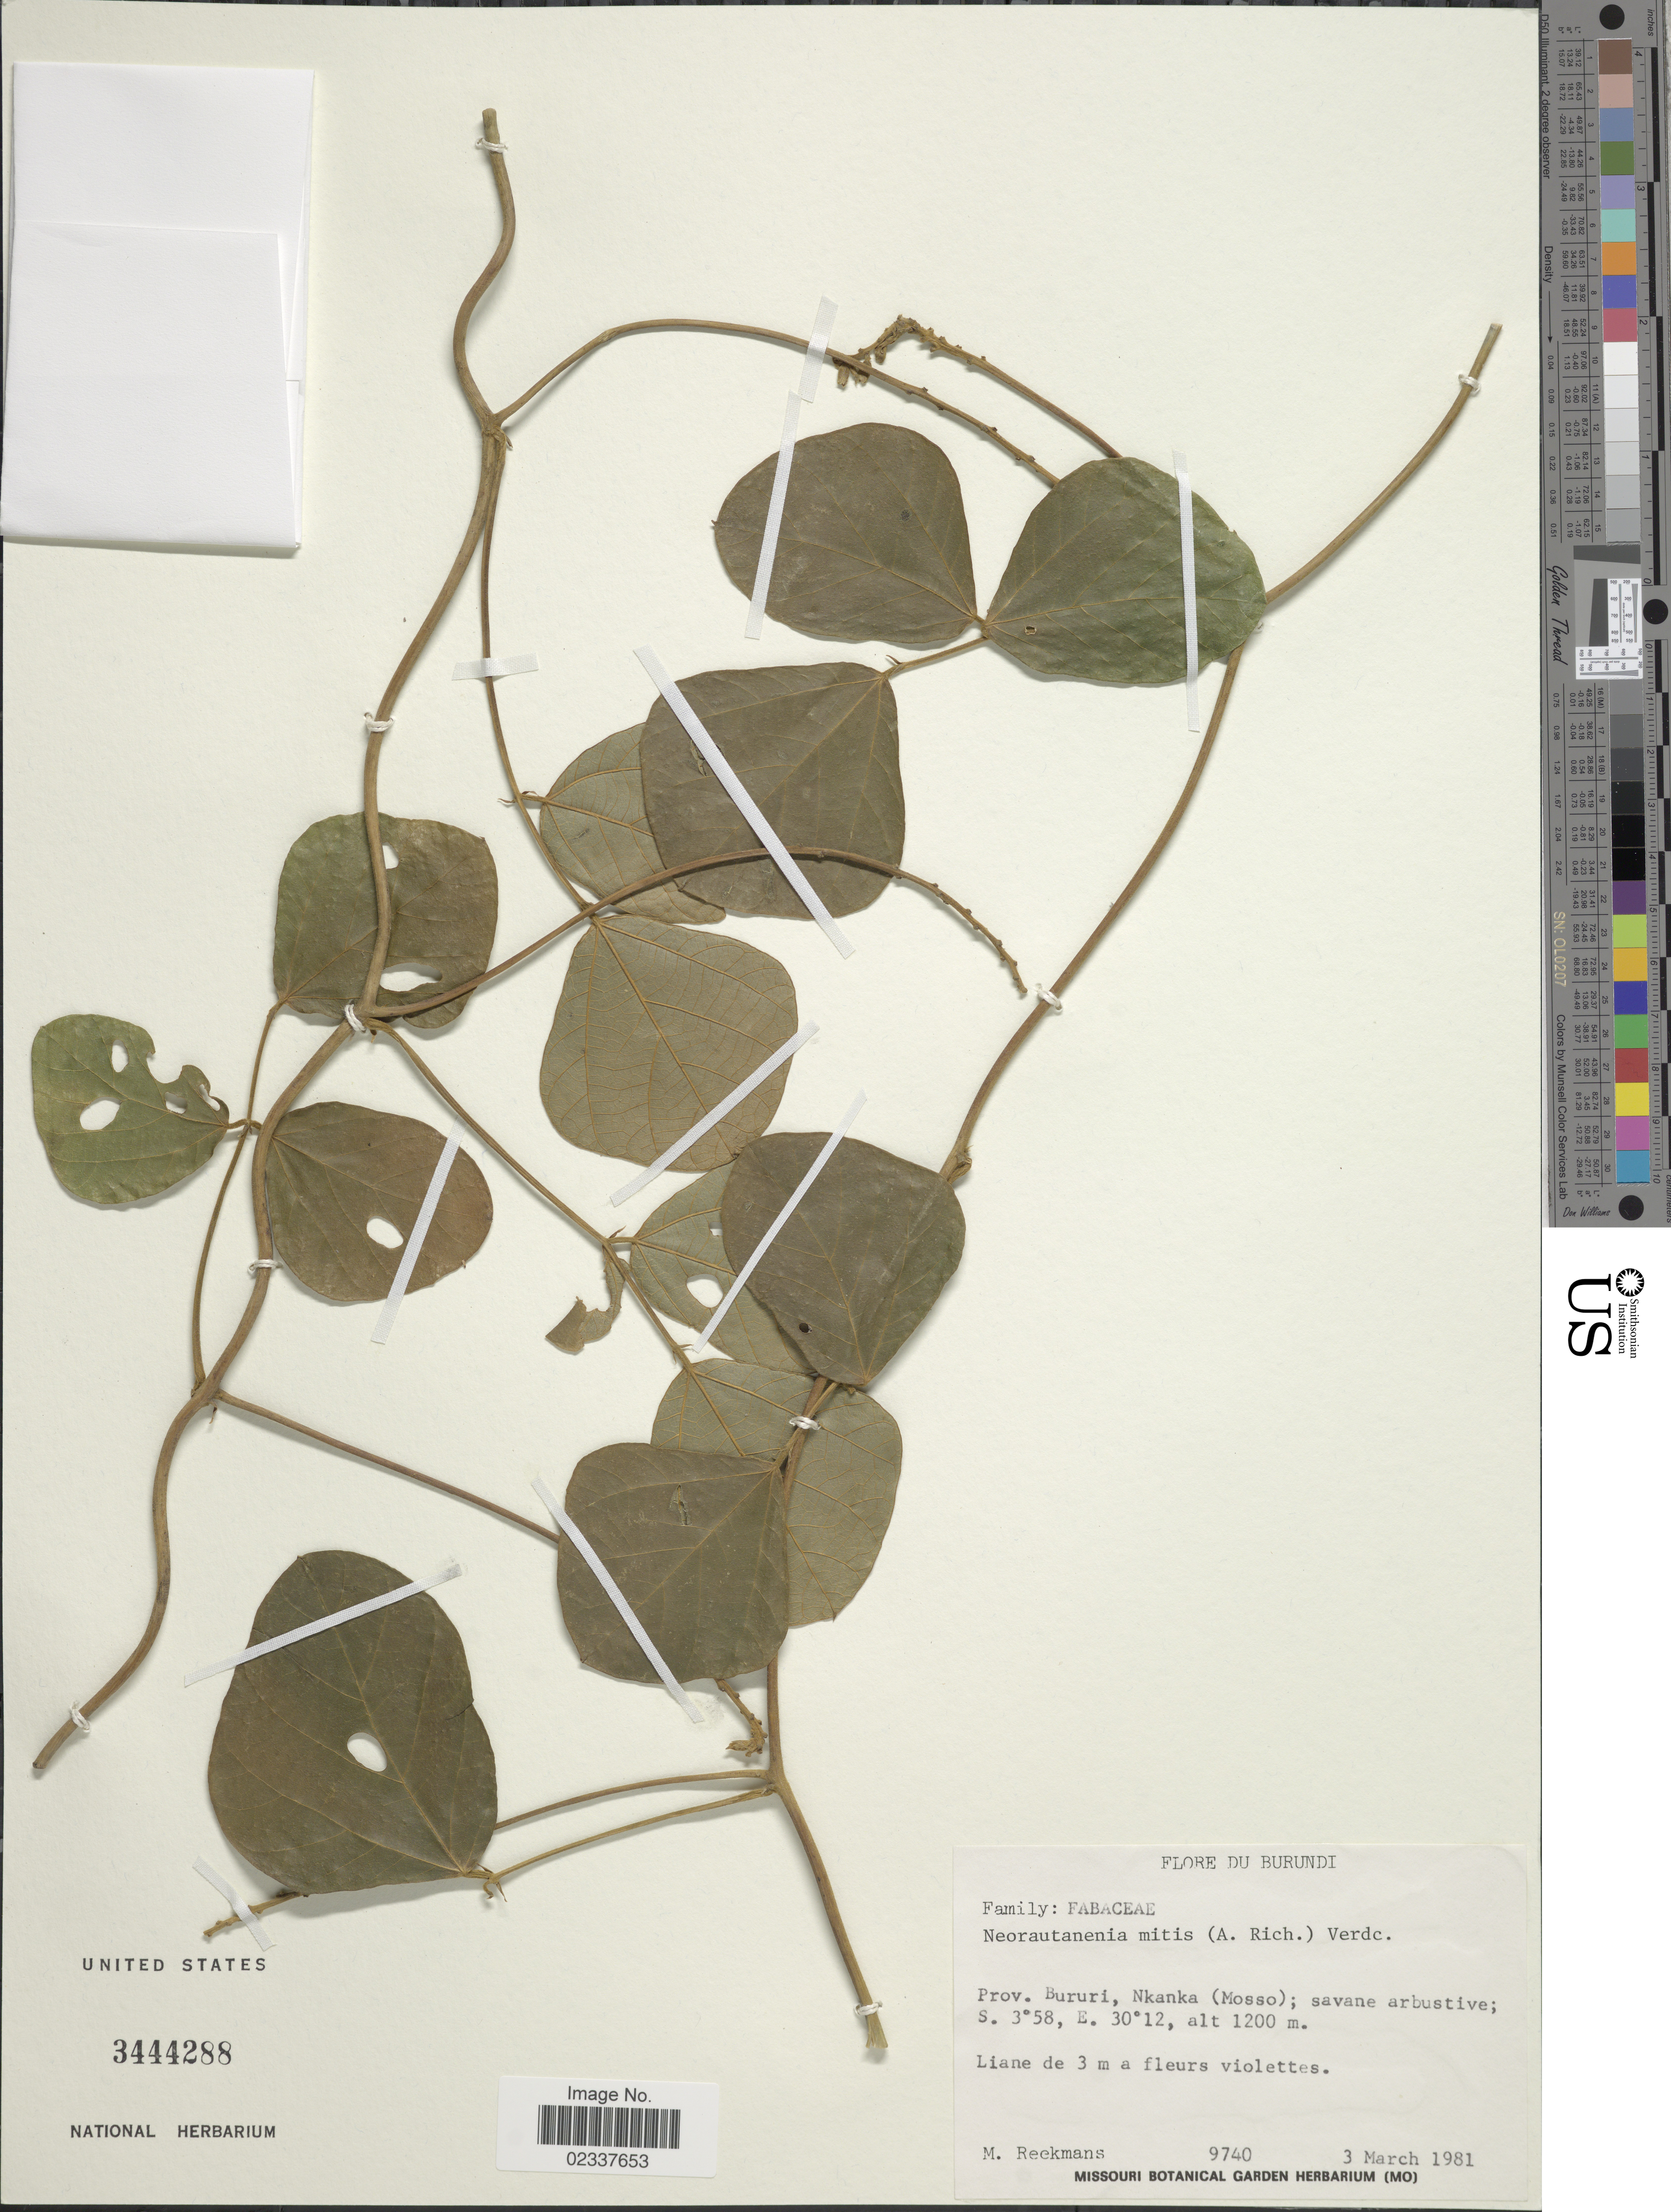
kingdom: Plantae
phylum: Tracheophyta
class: Magnoliopsida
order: Fabales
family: Fabaceae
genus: Neorautanenia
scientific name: Neorautanenia mitis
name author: (A. Rich.) Verdc.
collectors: M. Reekmans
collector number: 9740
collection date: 1981-03-03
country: Burundi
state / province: Bururi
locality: Nkanka (Mosso)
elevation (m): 1200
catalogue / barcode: US 3444288